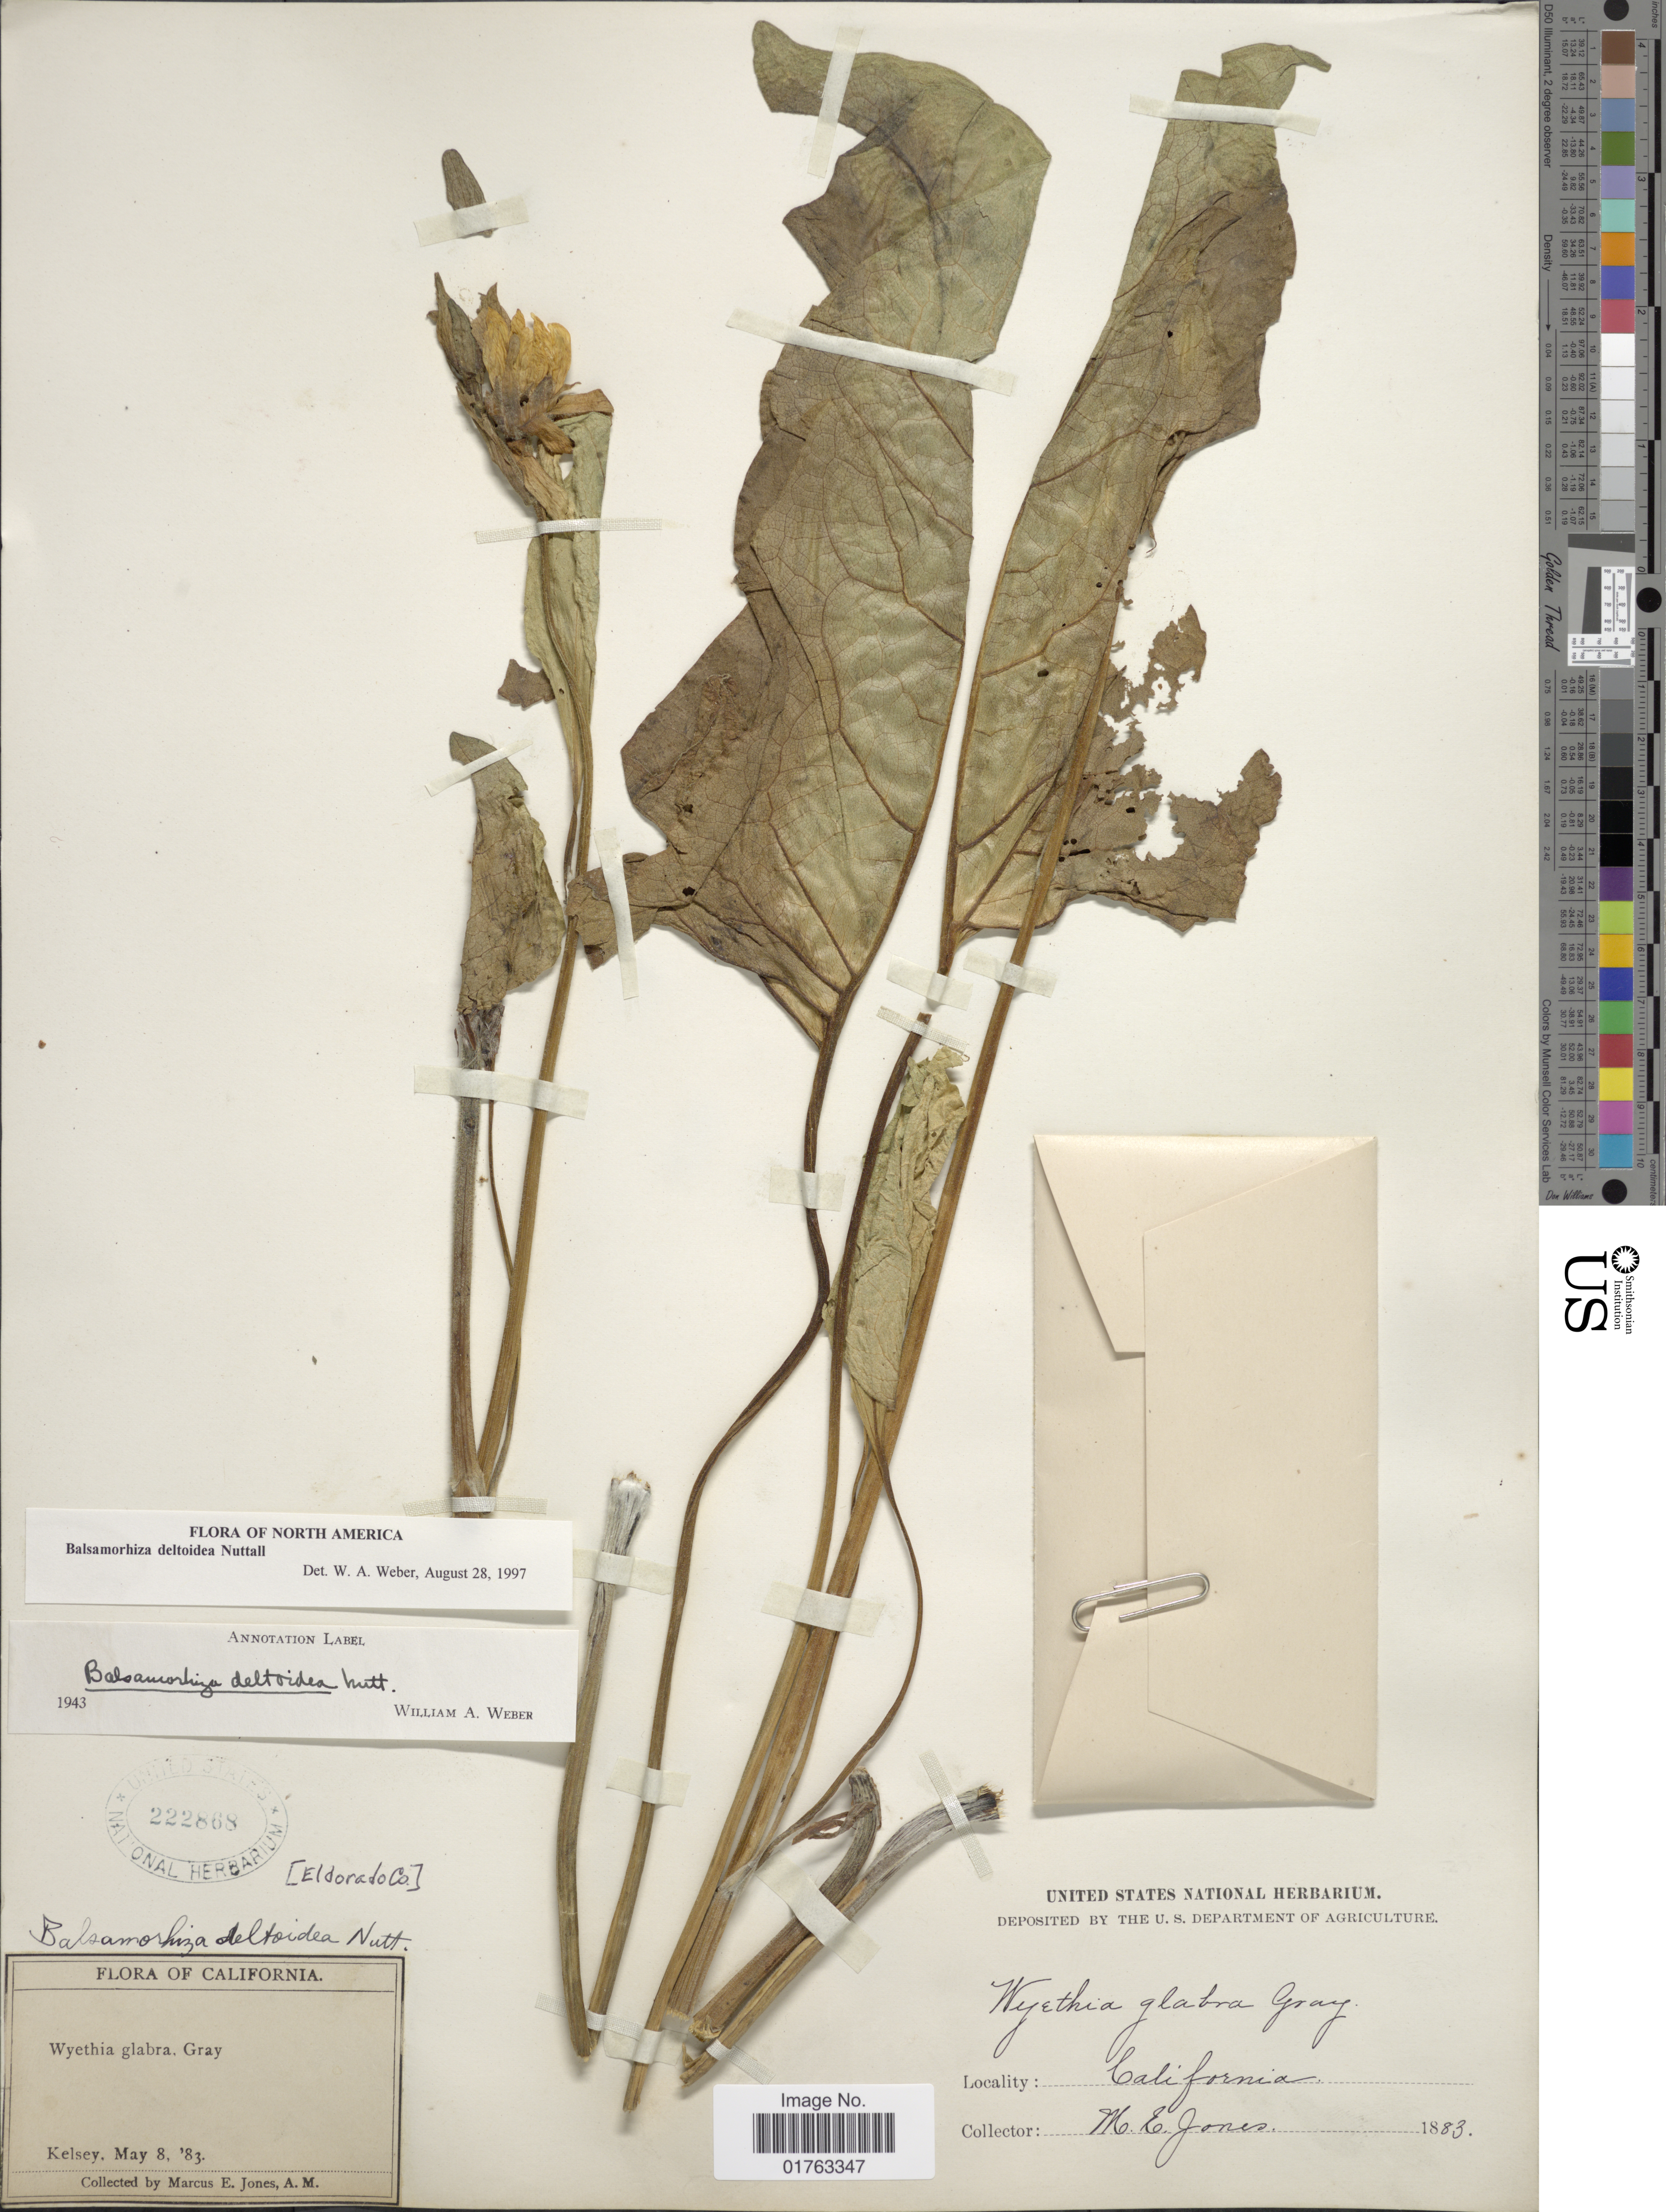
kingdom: Plantae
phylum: Tracheophyta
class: Magnoliopsida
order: Asterales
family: Asteraceae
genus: Balsamorhiza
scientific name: Balsamorhiza deltoidea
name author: Nutt.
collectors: M. E. Jones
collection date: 1883-05-08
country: United States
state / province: California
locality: Kelsey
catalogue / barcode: US 222868